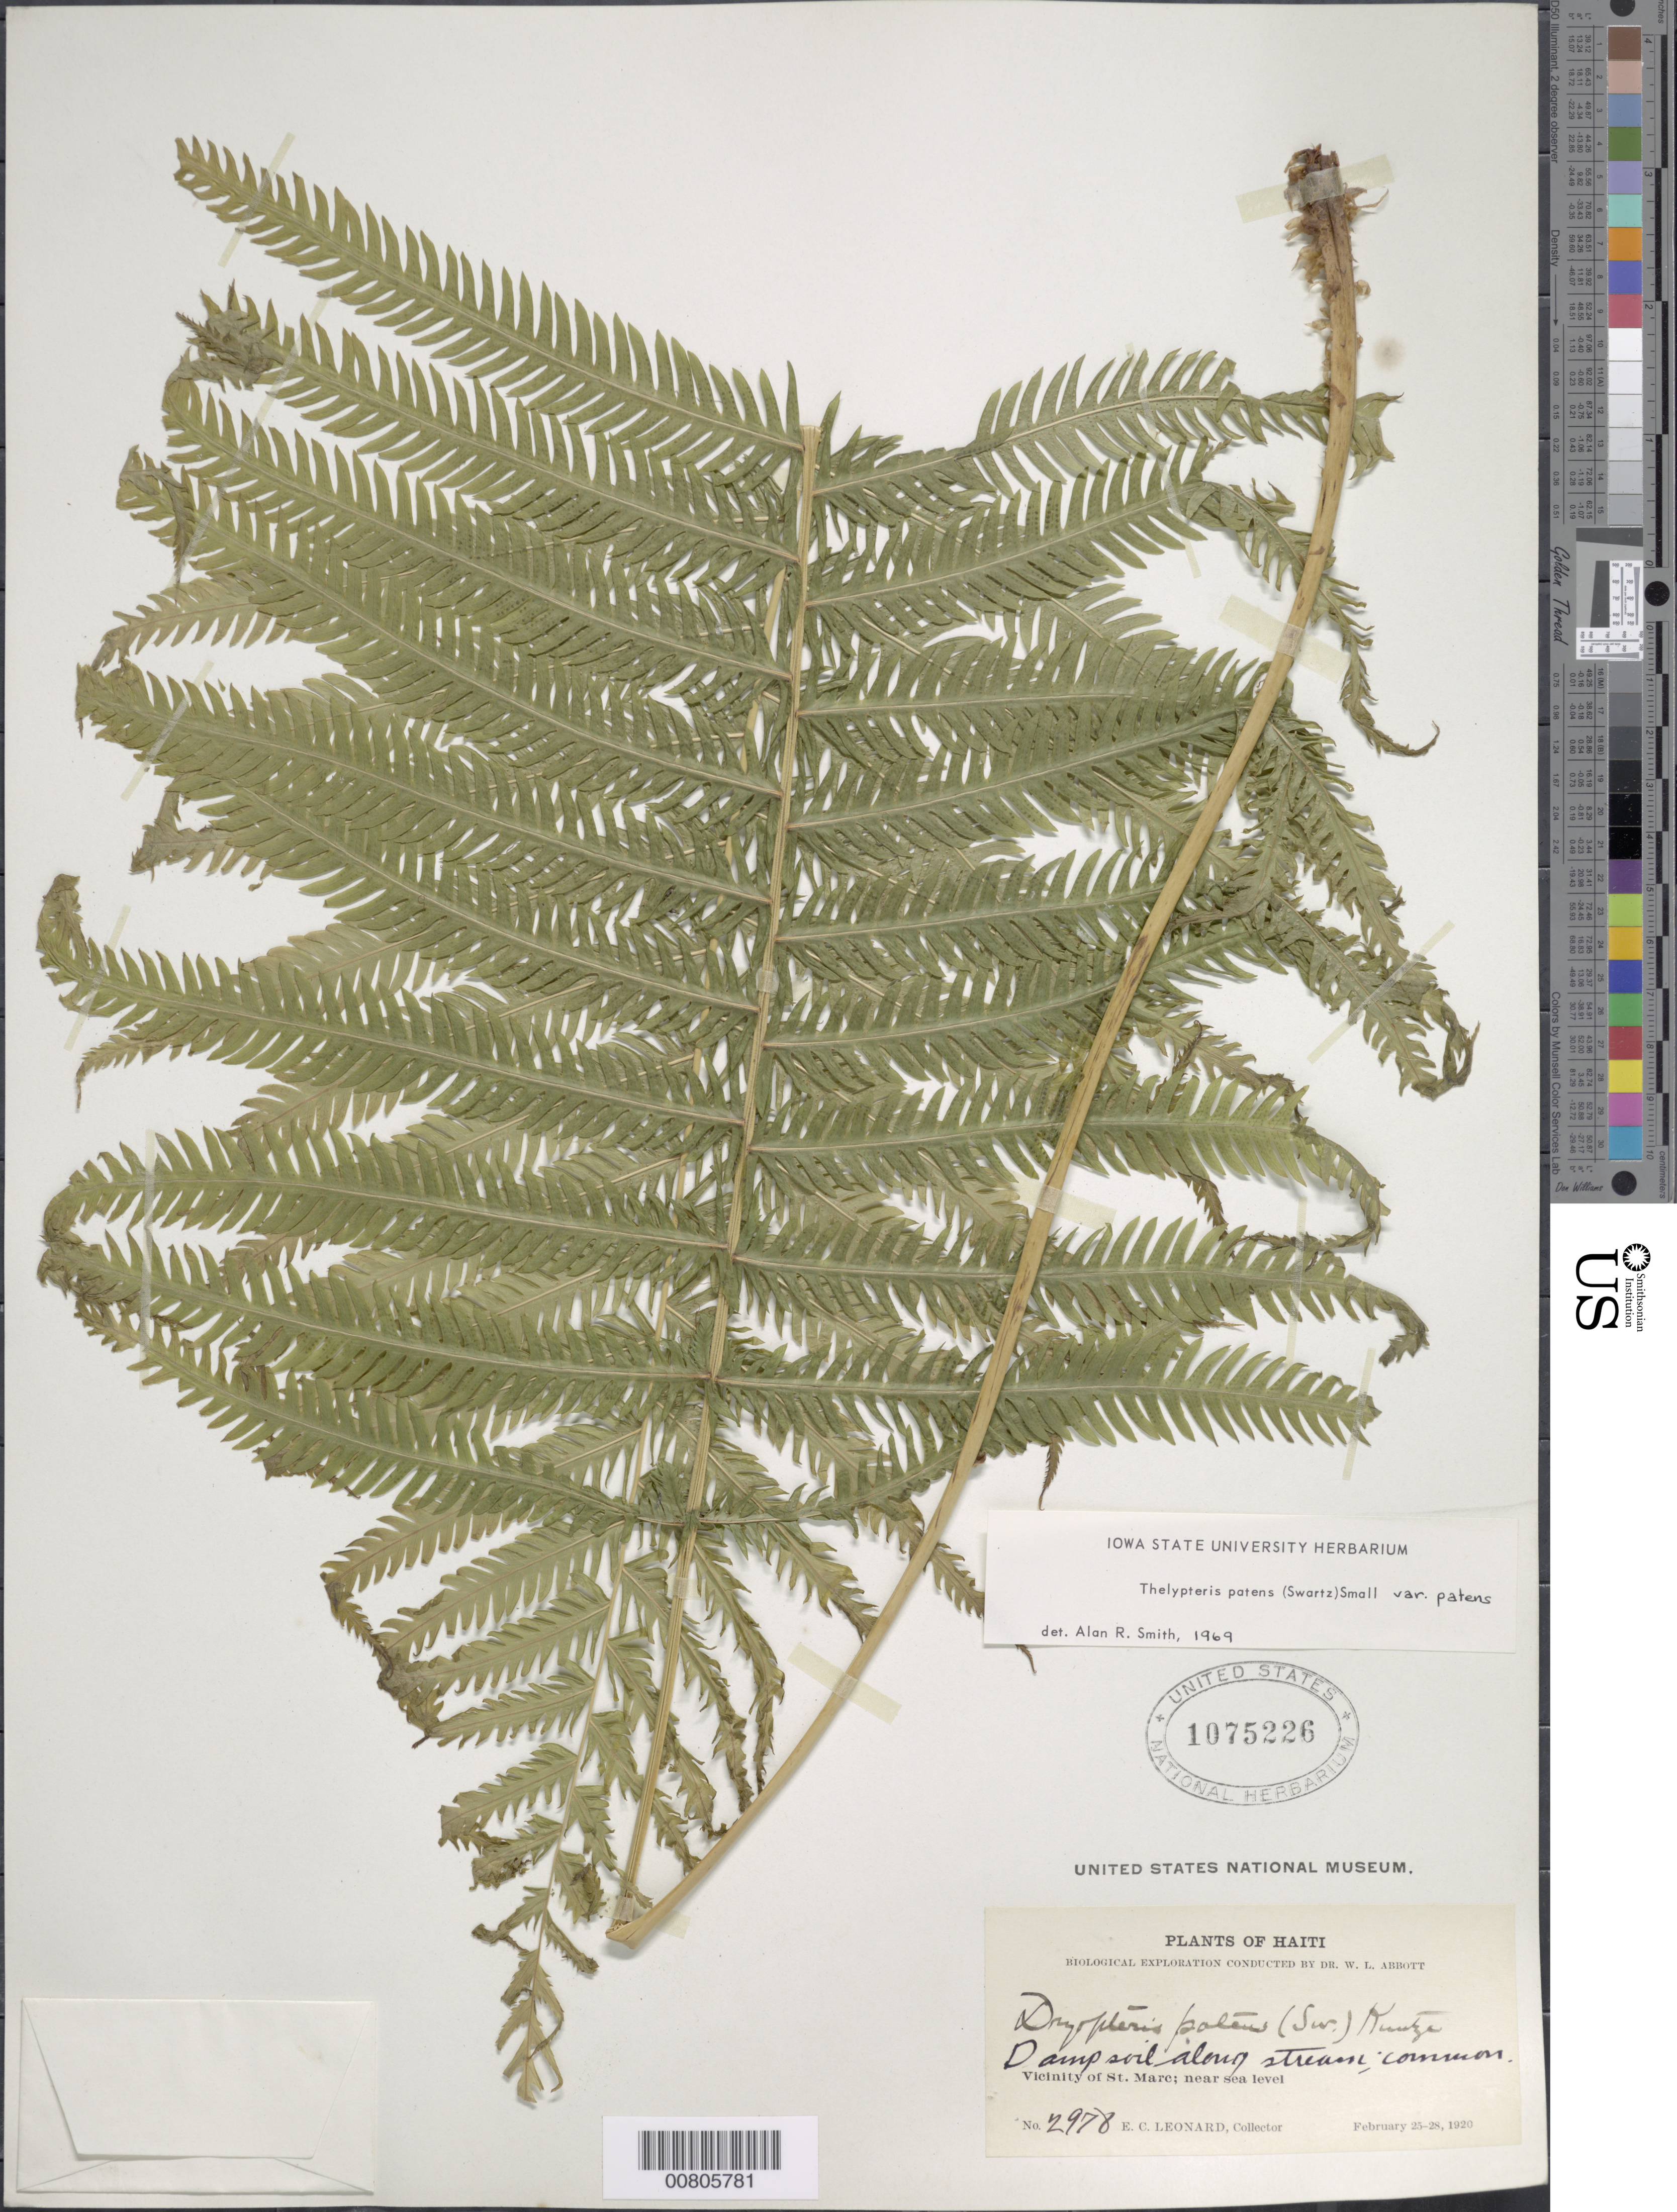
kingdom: Plantae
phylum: Tracheophyta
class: Polypodiopsida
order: Polypodiales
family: Thelypteridaceae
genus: Christella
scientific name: Christella patens var. patens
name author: (Sw.) Holttum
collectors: E. C. Leonard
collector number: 2978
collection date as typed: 25 Feb 1920 to 28 Feb 1920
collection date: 1920-02-25/1920-02-28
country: Haiti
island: Hispaniola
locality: S. Marc, vicinity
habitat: Damp soil along stream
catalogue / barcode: US 1075226